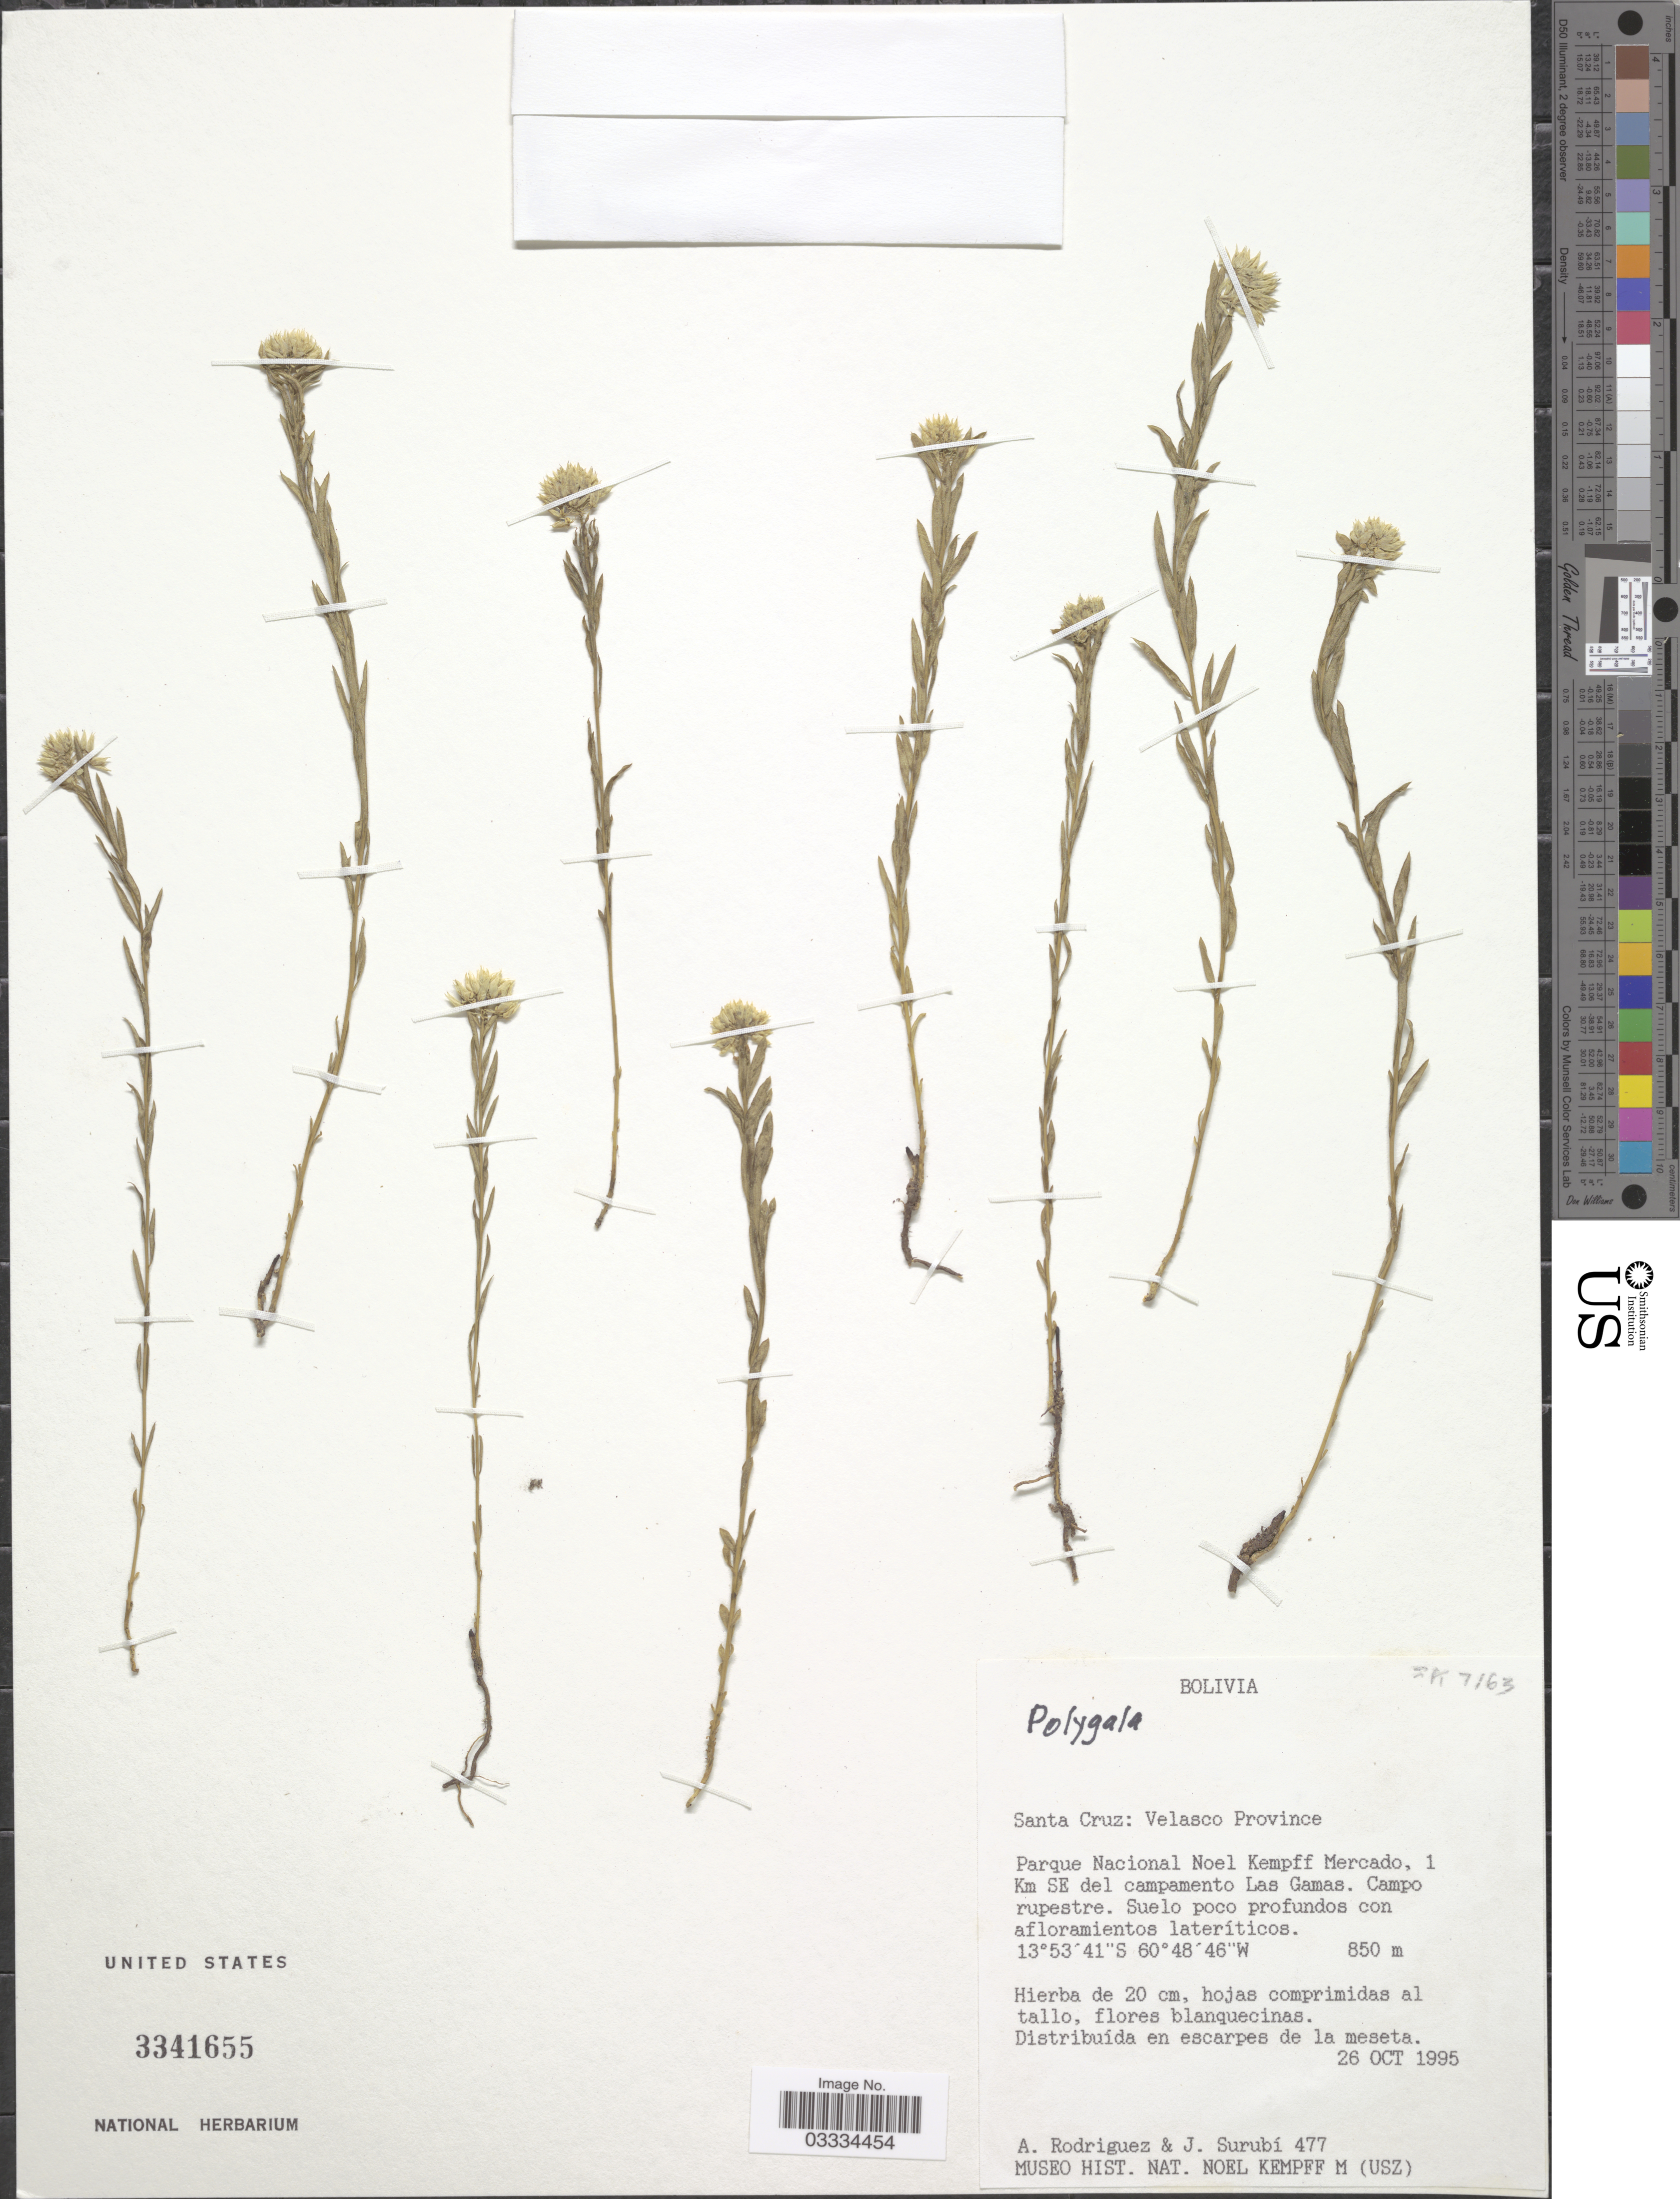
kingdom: Plantae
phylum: Tracheophyta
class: Magnoliopsida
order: Fabales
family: Polygalaceae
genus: Polygala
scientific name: Polygala sp.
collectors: A. Rodriguez & J. Surubí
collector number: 477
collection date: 1995-10-26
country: Bolivia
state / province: Santa Cruz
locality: Velasco Province. Parque Nacional Noel Kempff Mercado, 1 Km SE del campamento Las Gamas. Campo rupestre. Suelo poco profundos con afloramientos lateríticos.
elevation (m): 850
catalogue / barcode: US 3341655